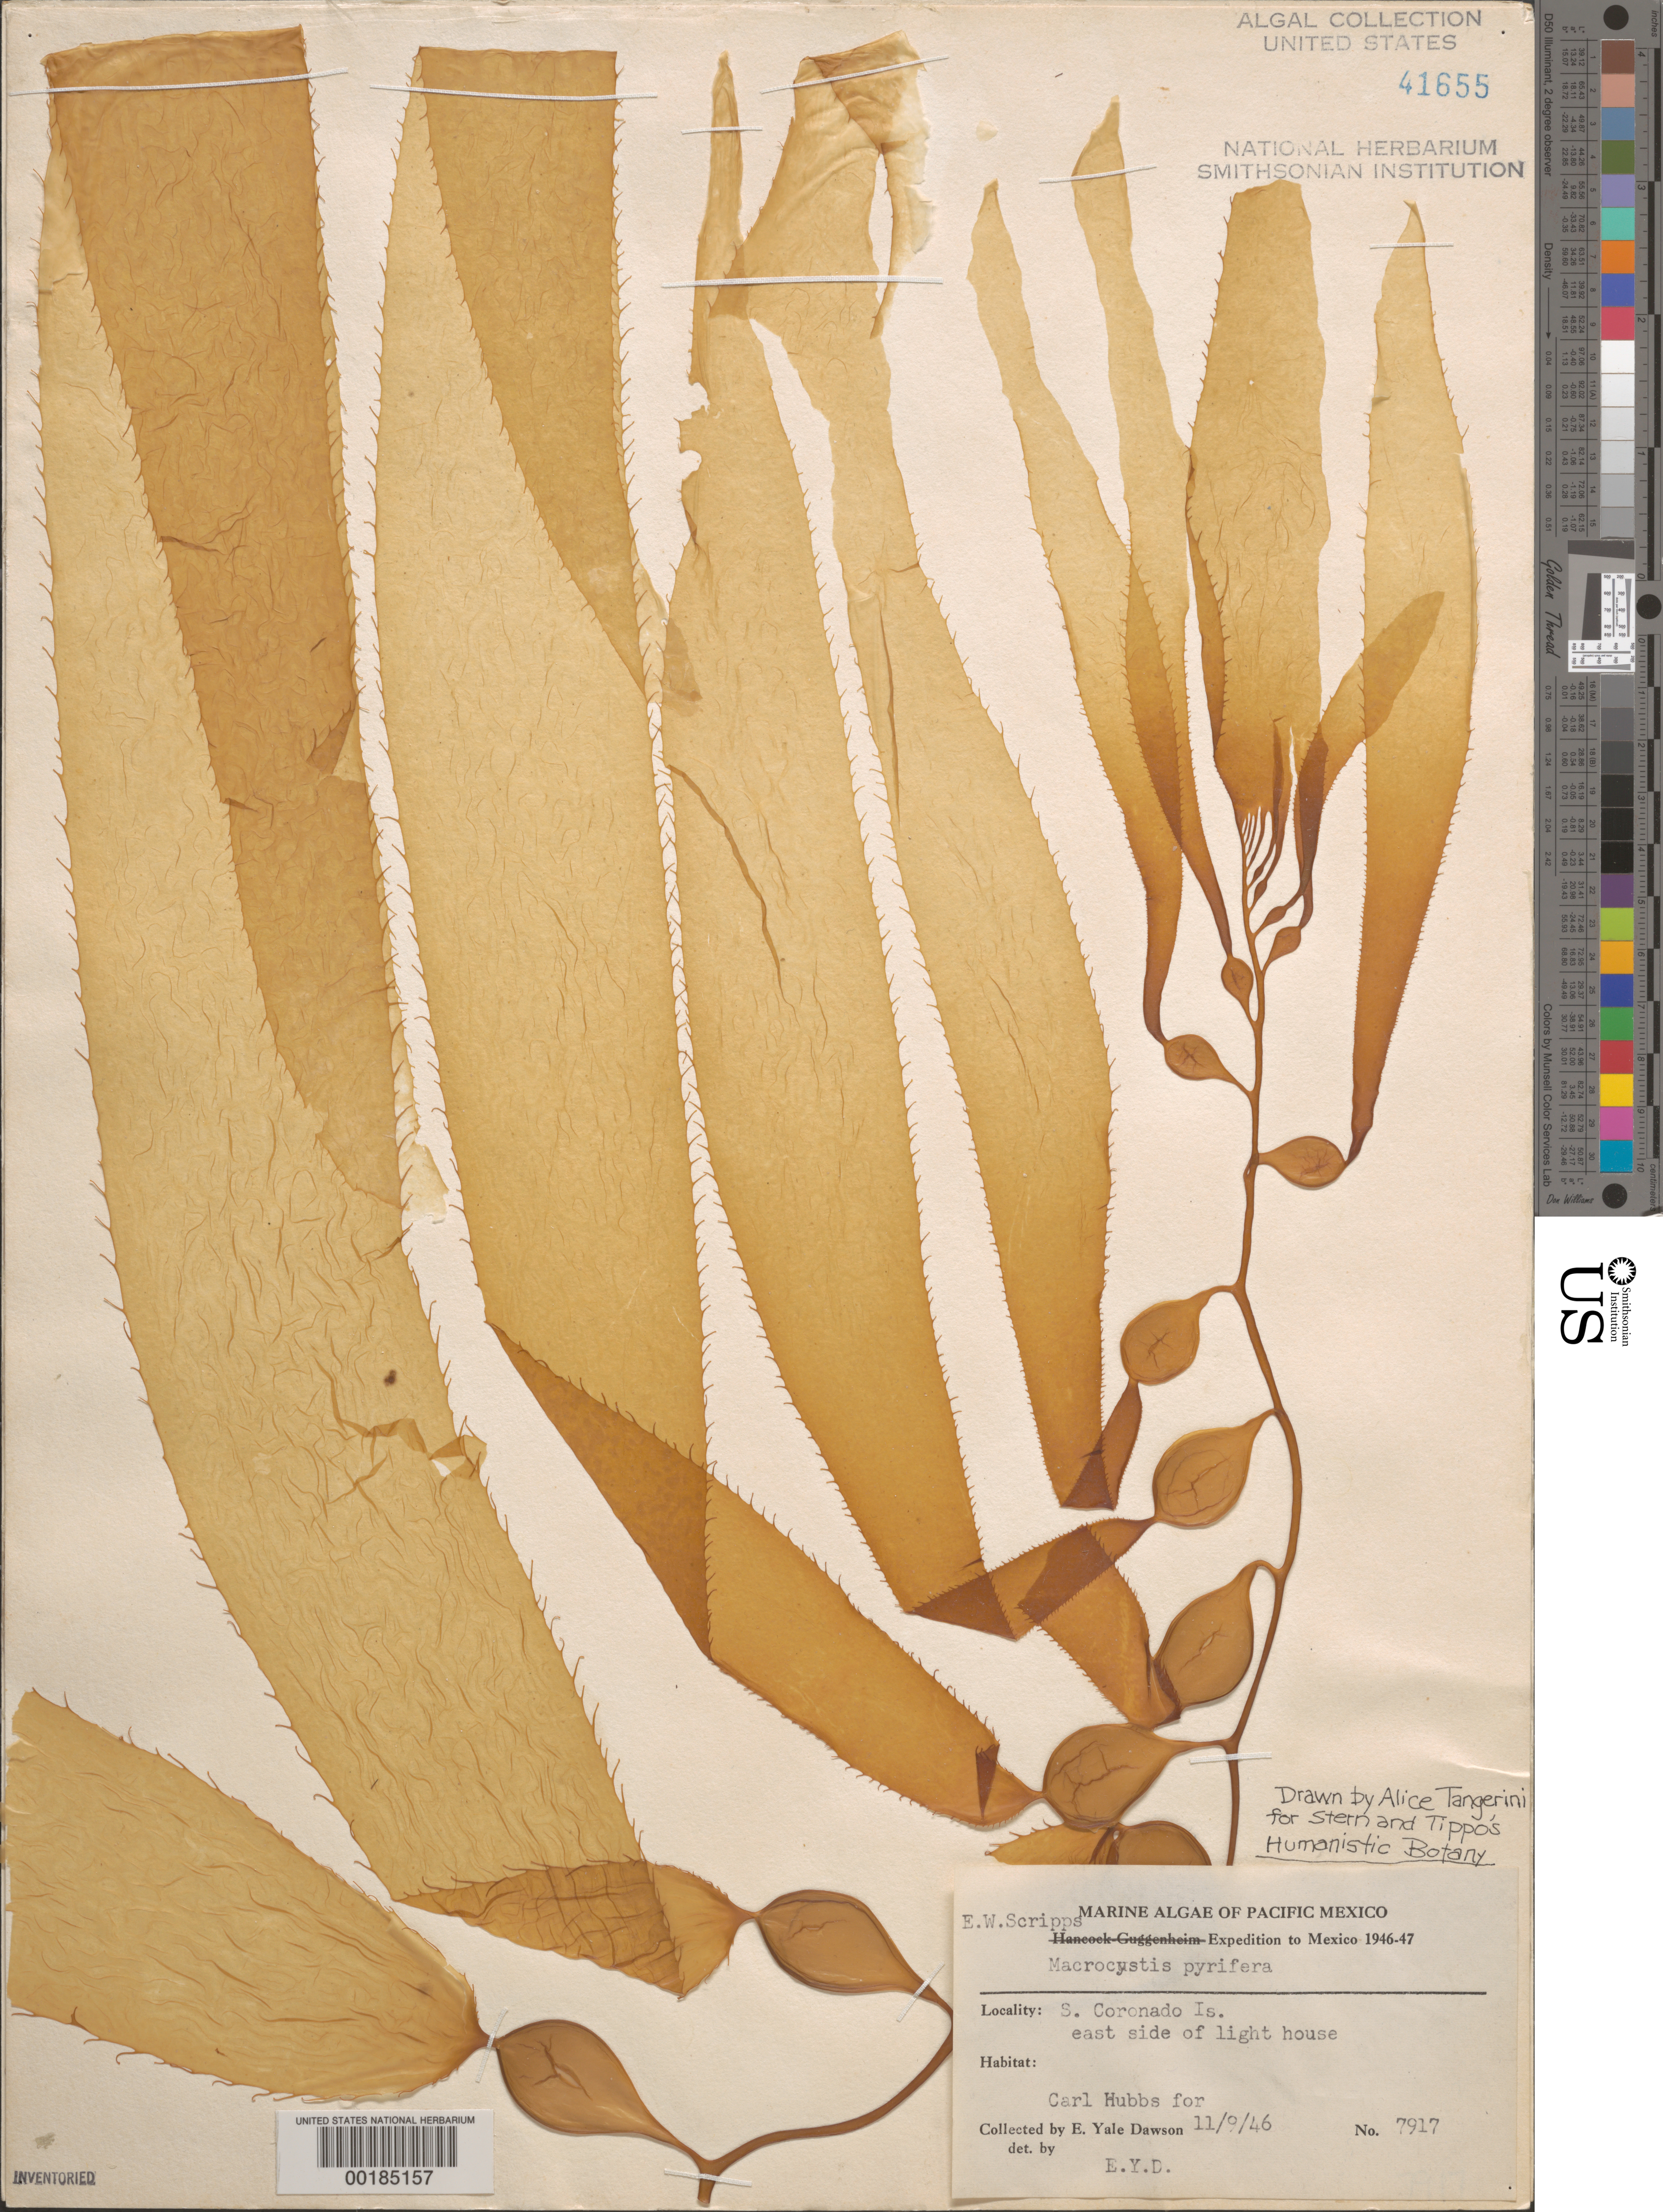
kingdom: Chromista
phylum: Ochrophyta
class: Phaeophyceae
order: Laminariales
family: Laminariaceae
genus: Macrocystis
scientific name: Macrocystis pyrifera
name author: (L.) C. Agardh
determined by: Dawson, E. Y.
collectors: C. Hubbs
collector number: EYD 7917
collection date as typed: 09 Nov 1946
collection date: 1946-11-09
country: Mexico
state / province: Baja California Norte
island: Isla Coronado del Sur (South Coronado l.)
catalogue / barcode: US 41655